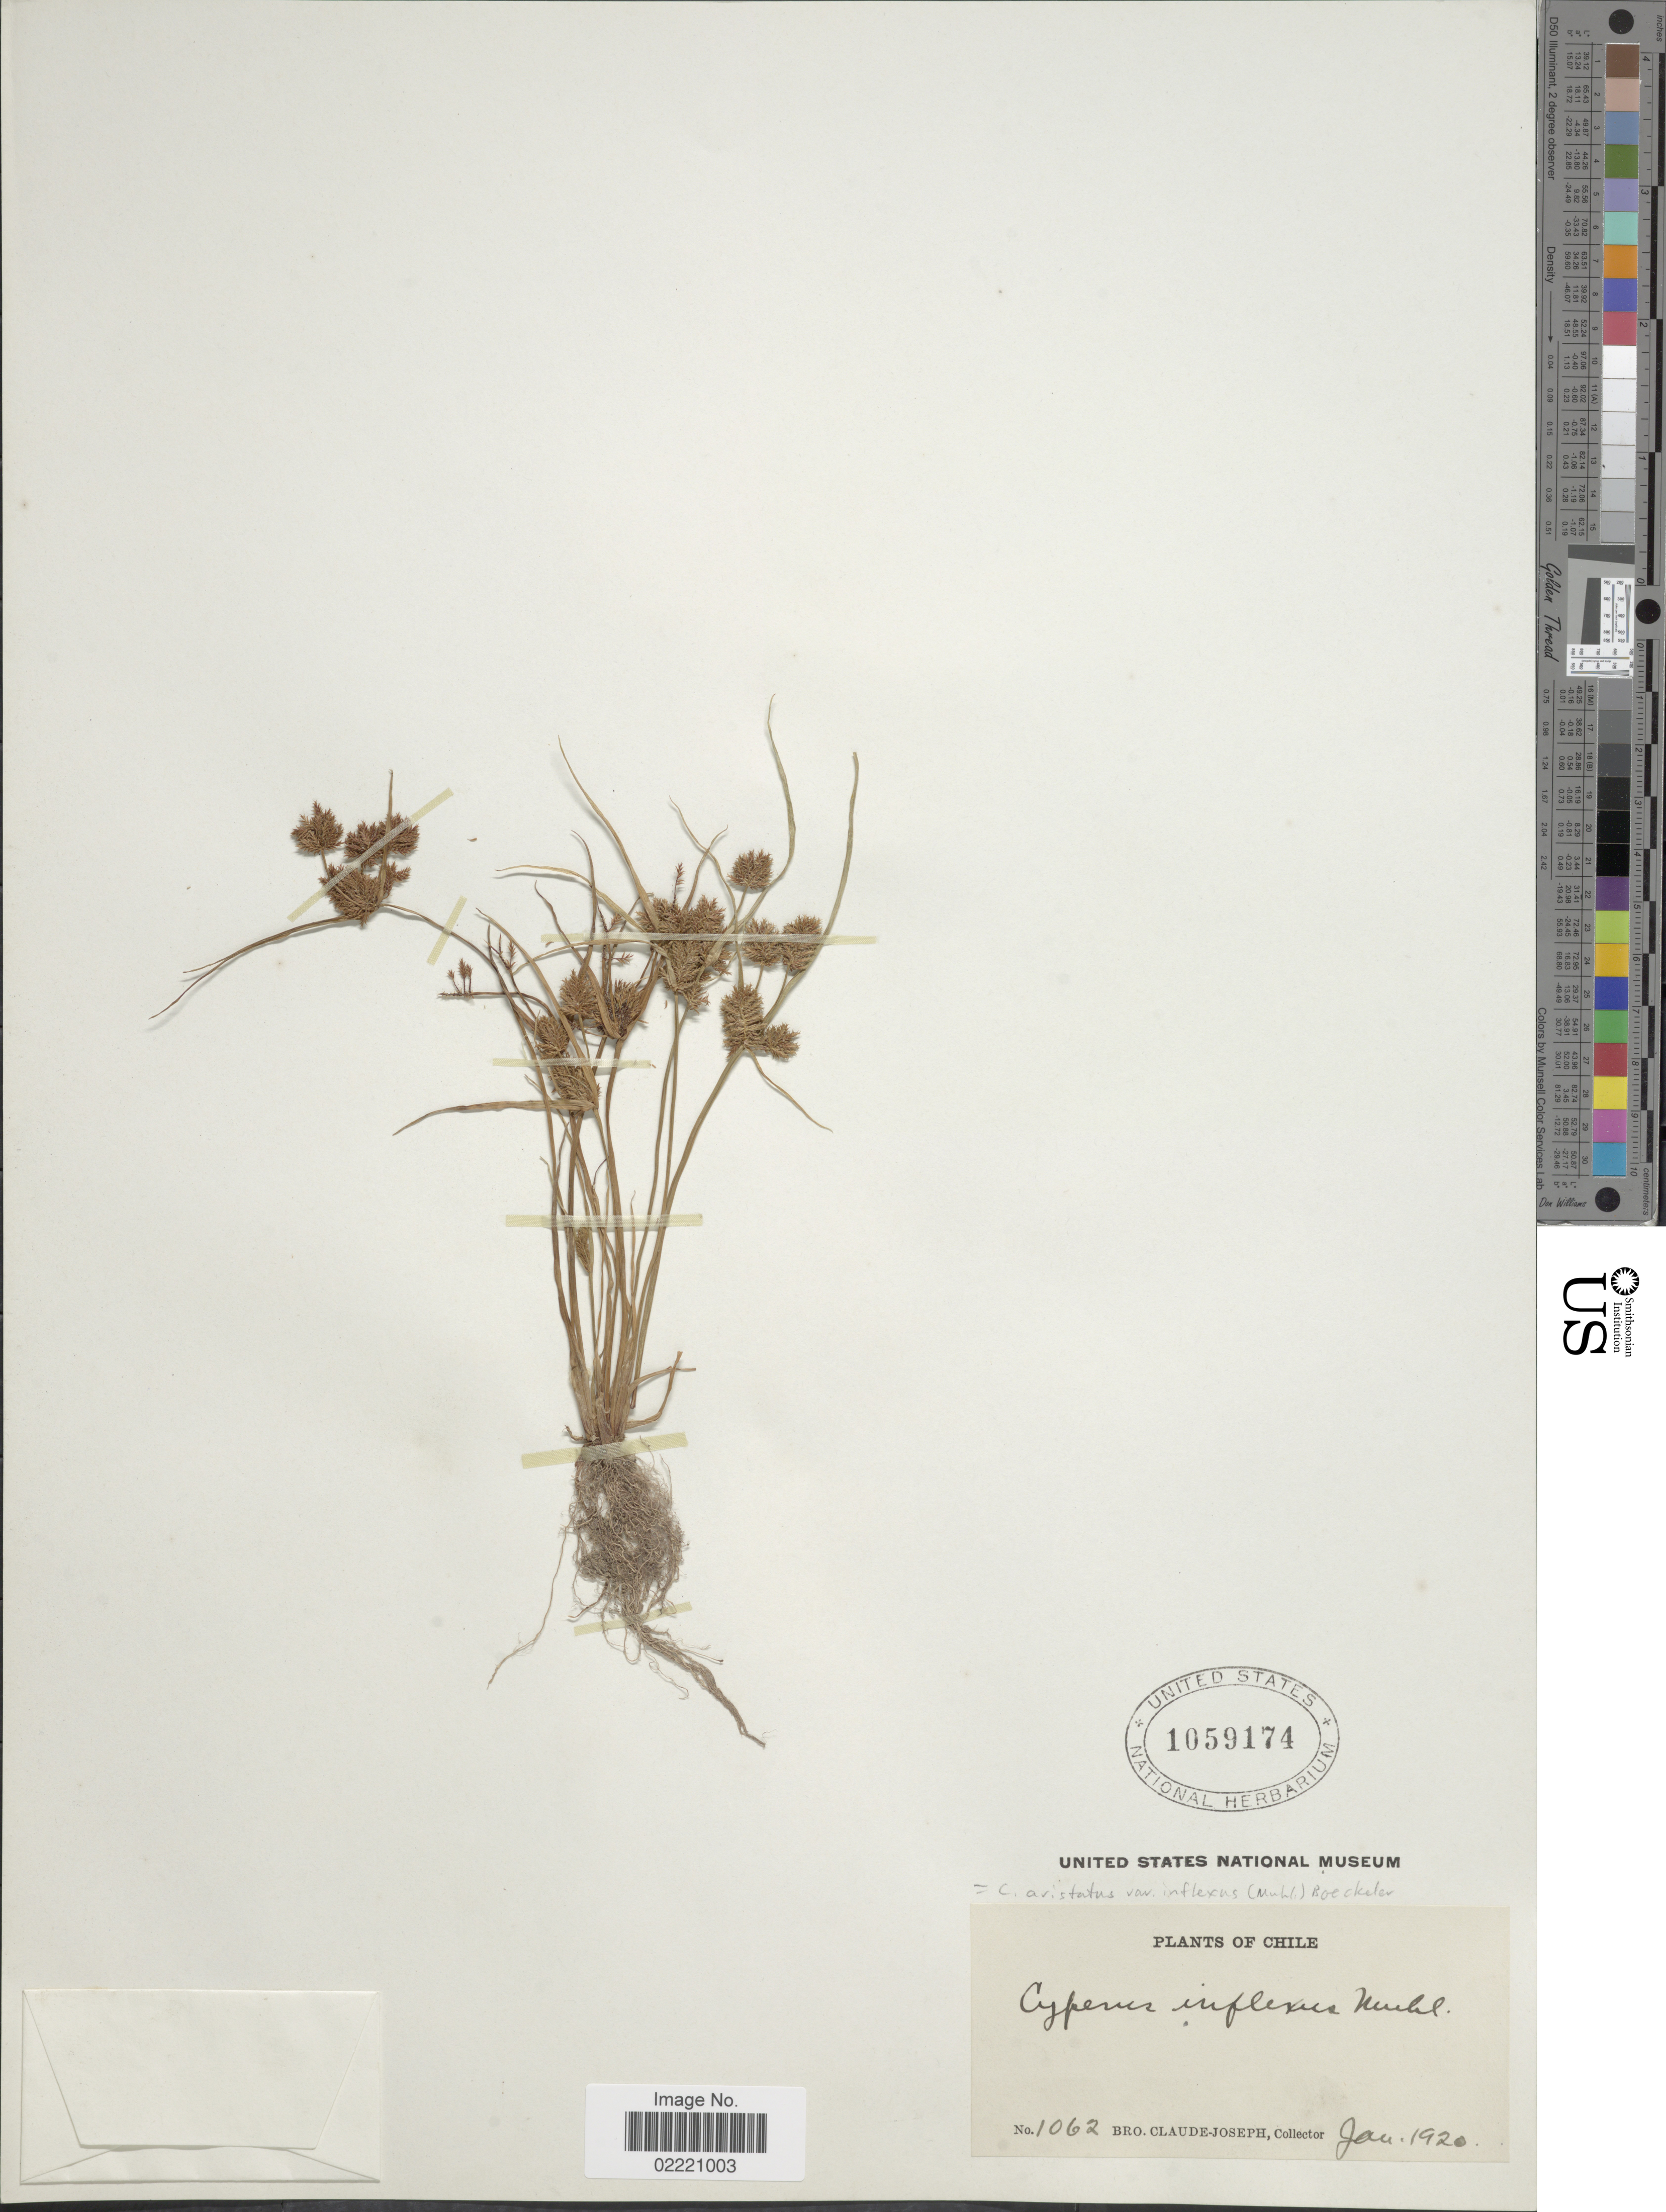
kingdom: Plantae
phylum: Tracheophyta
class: Liliopsida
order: Poales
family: Cyperaceae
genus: Cyperus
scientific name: Cyperus squarrosus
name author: L.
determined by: Strong, Mark T., (BOT), Smithsonian Institution - National Museum of Natural History (UNITED STATES)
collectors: Bro. Claude-Joseph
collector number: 1062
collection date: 1920-01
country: Chile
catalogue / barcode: US 1059174